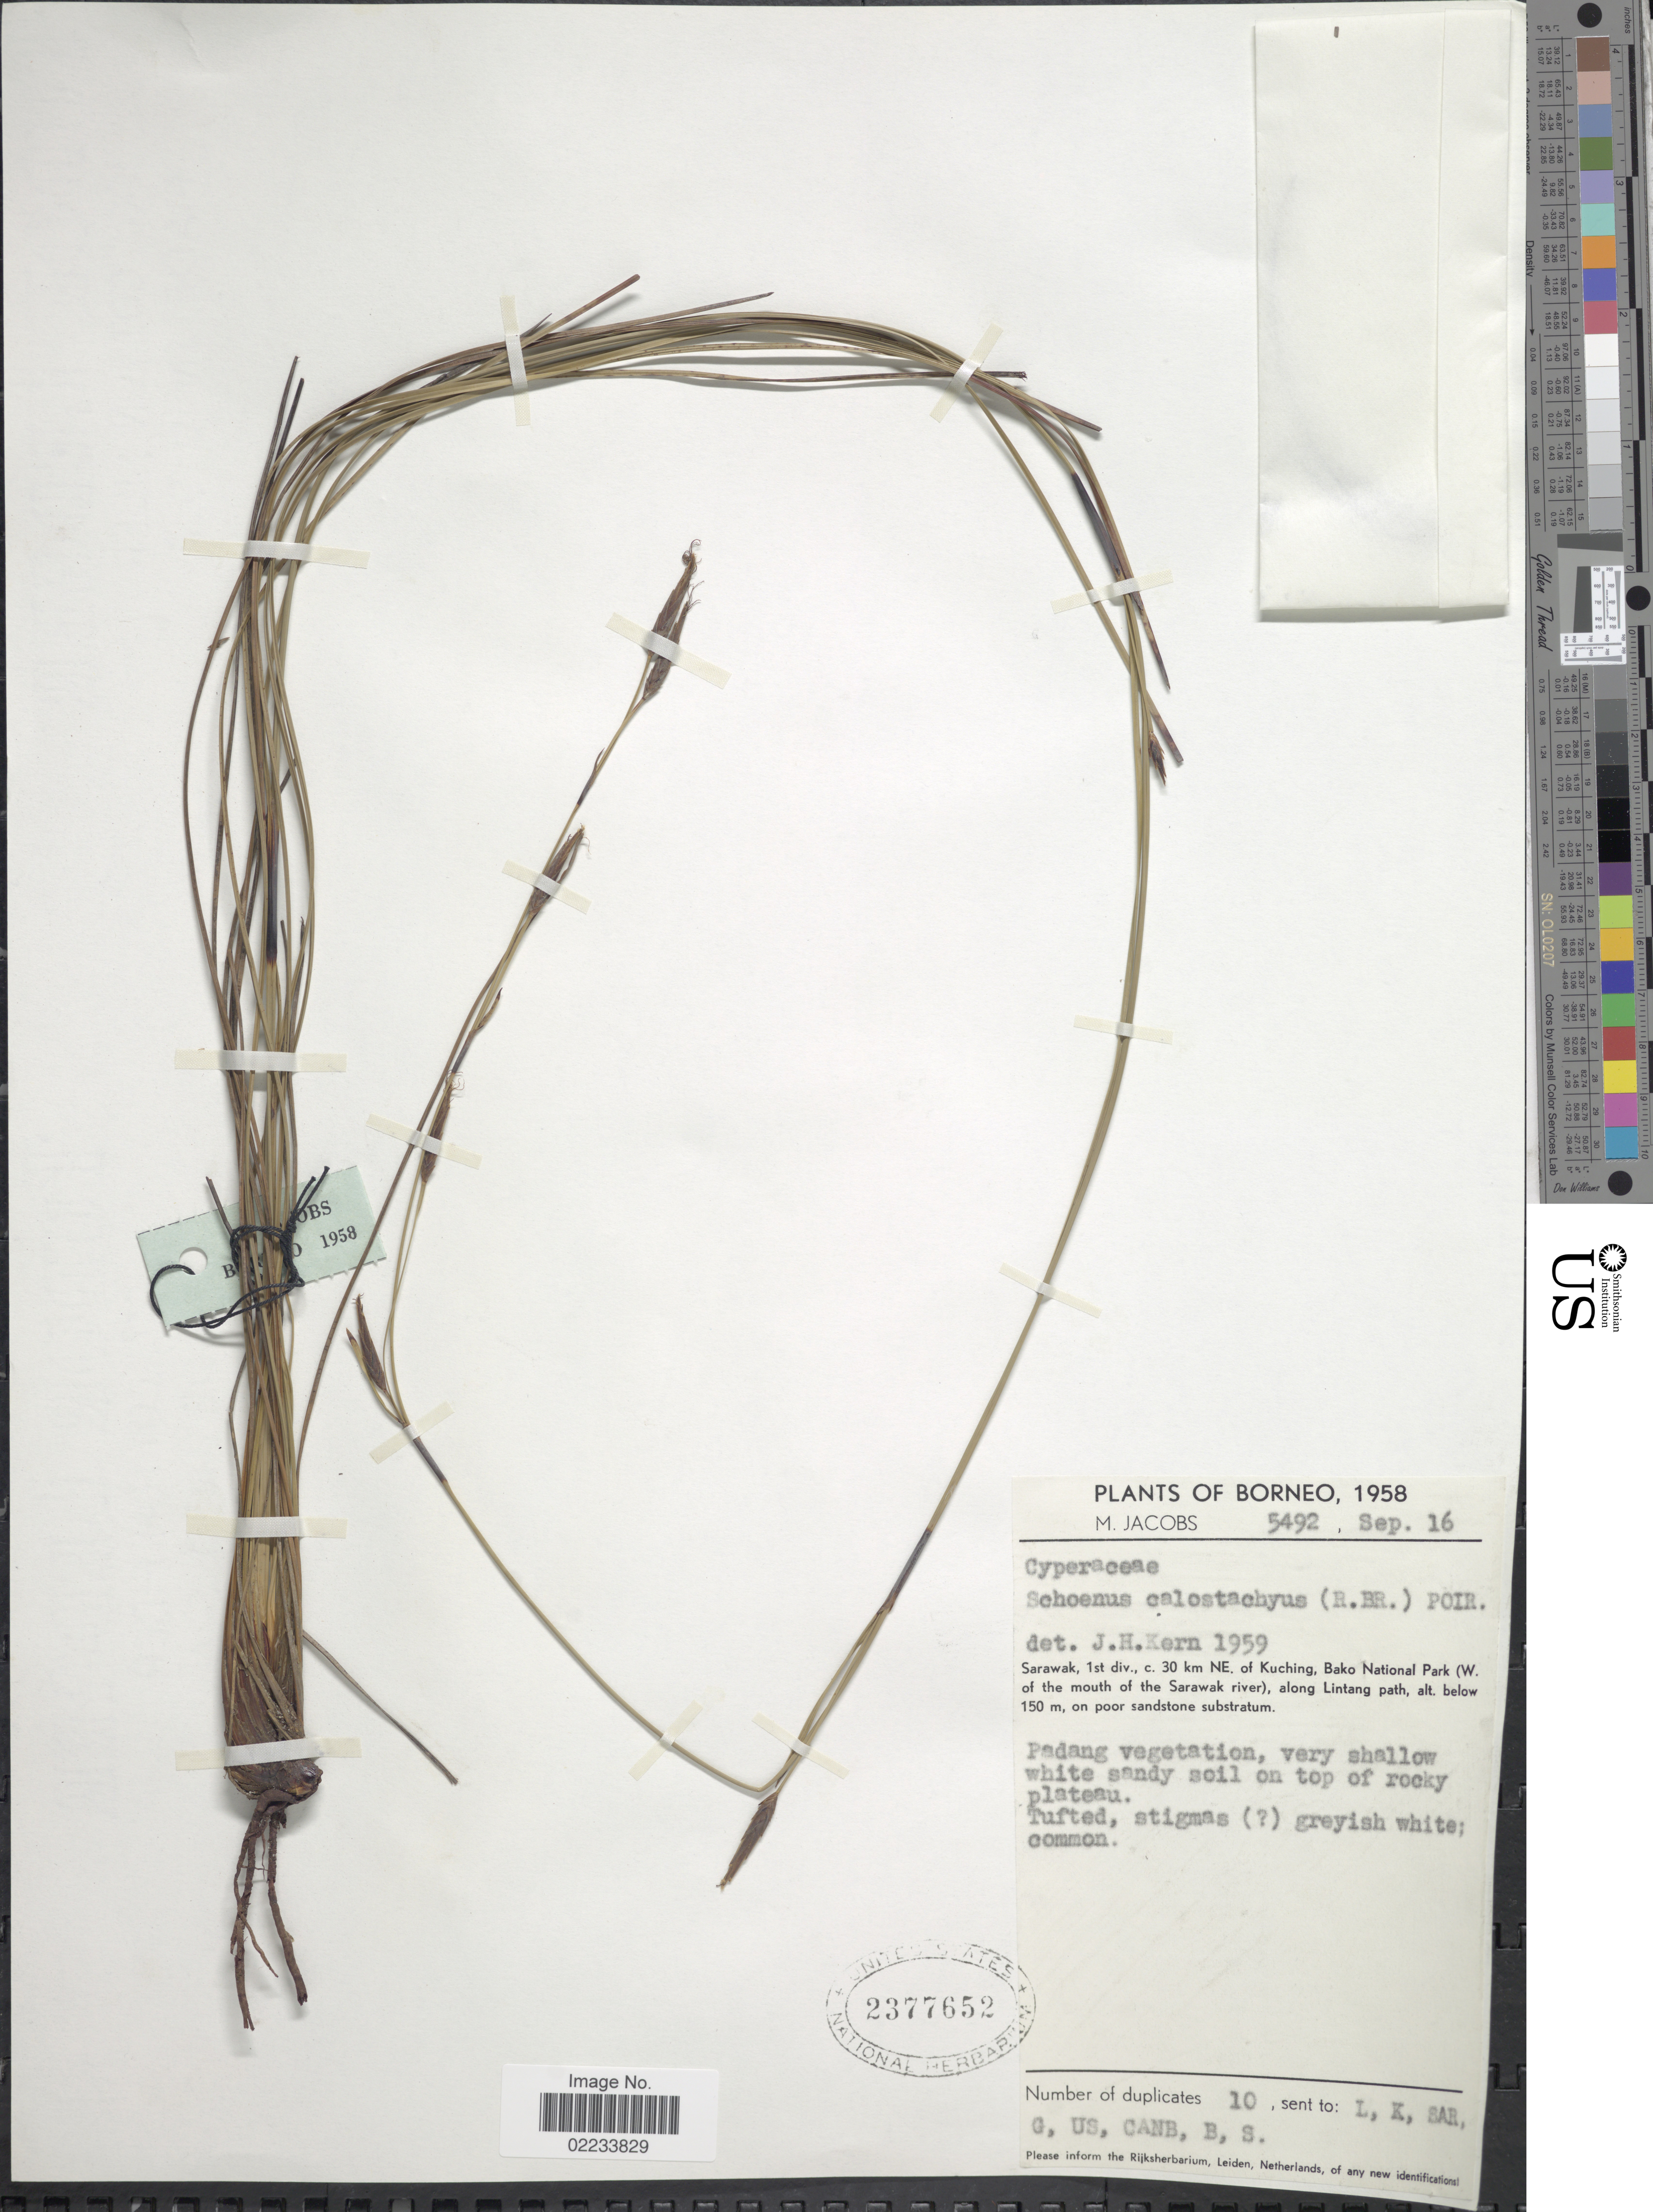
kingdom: Plantae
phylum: Tracheophyta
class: Liliopsida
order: Poales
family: Cyperaceae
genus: Schoenus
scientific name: Schoenus calostachyus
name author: (R. Br.) Poir. ex Roem. & Schult.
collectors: M. Jacobs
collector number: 5492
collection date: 1958-09-16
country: Malaysia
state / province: Sarawak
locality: Borneo, 1st div., c. 30 km NE of Kuching, Bako National Park (W. of the mouth of the Sarawak river), along Lintang path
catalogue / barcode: US 2377652